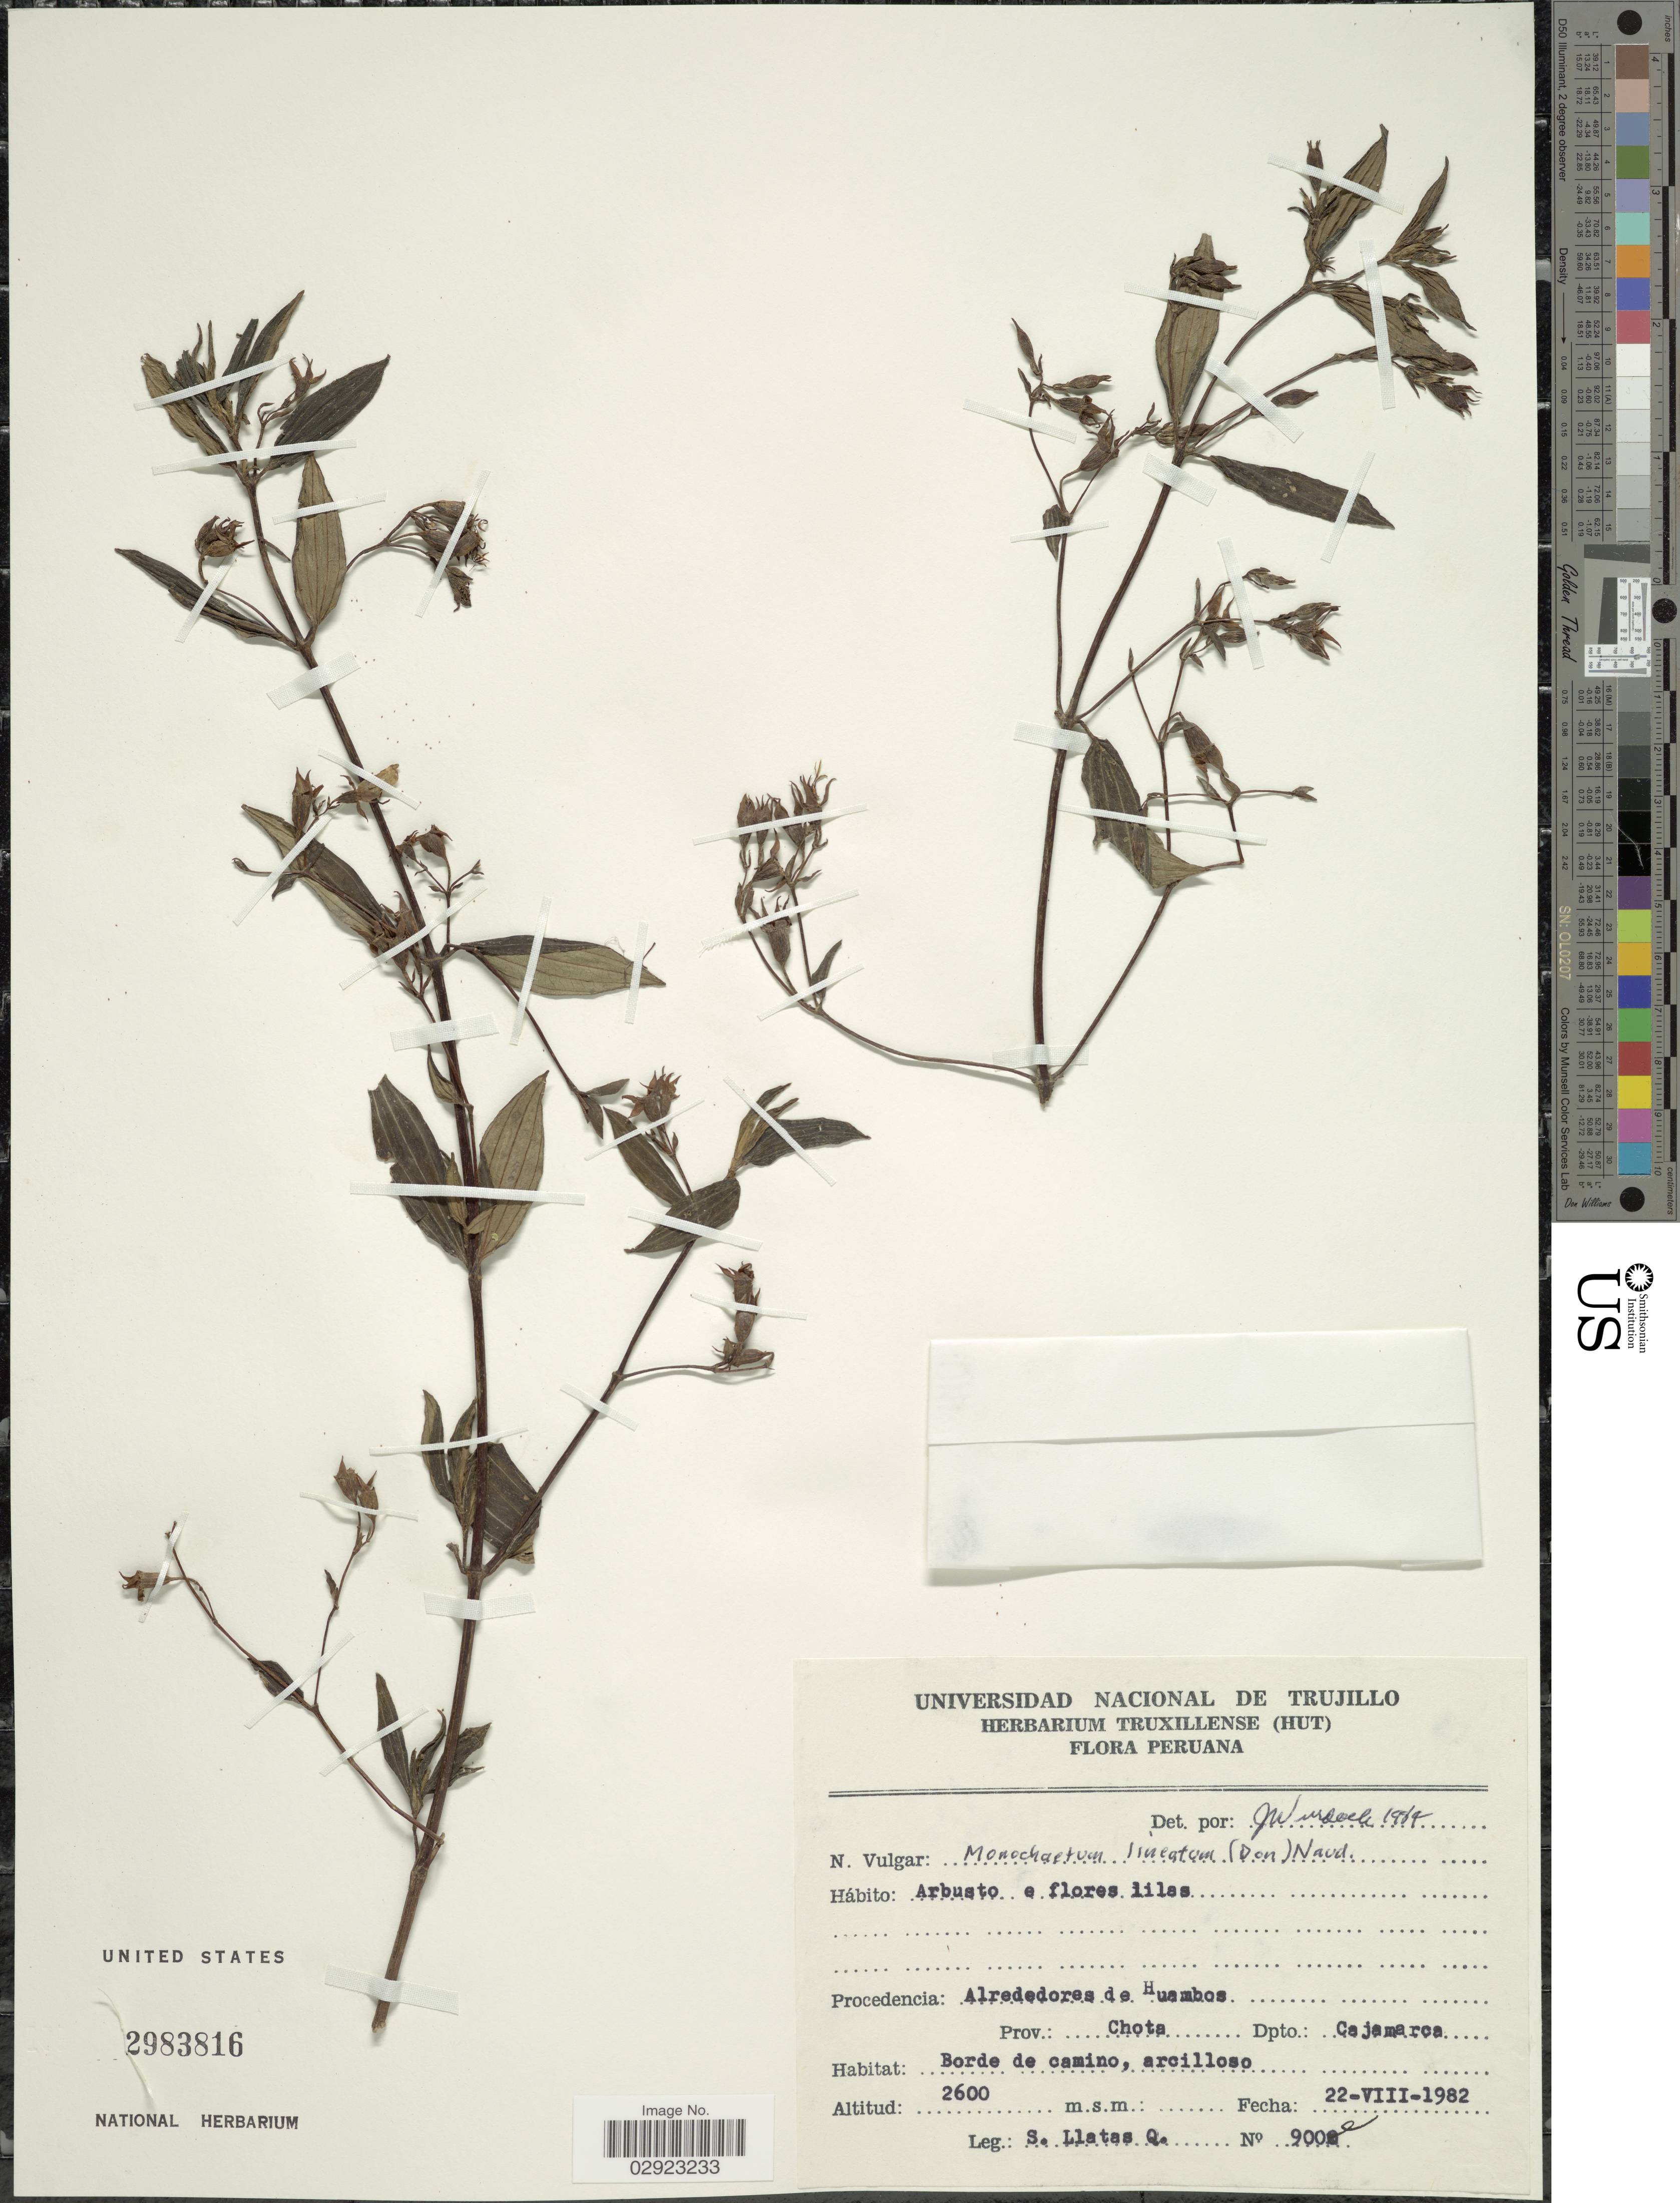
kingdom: Plantae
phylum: Tracheophyta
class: Magnoliopsida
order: Myrtales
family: Melastomataceae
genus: Monochaetum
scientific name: Monochaetum lineatum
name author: (D. Don) Naudin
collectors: S. Llatas Quiroz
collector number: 900e*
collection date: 1982-08-22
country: Peru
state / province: Cajamarca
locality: Procedencia: Alrededores de Huambos, Prov. Chota, Dpto. Cajamarca.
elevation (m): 2600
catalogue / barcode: US 2983816